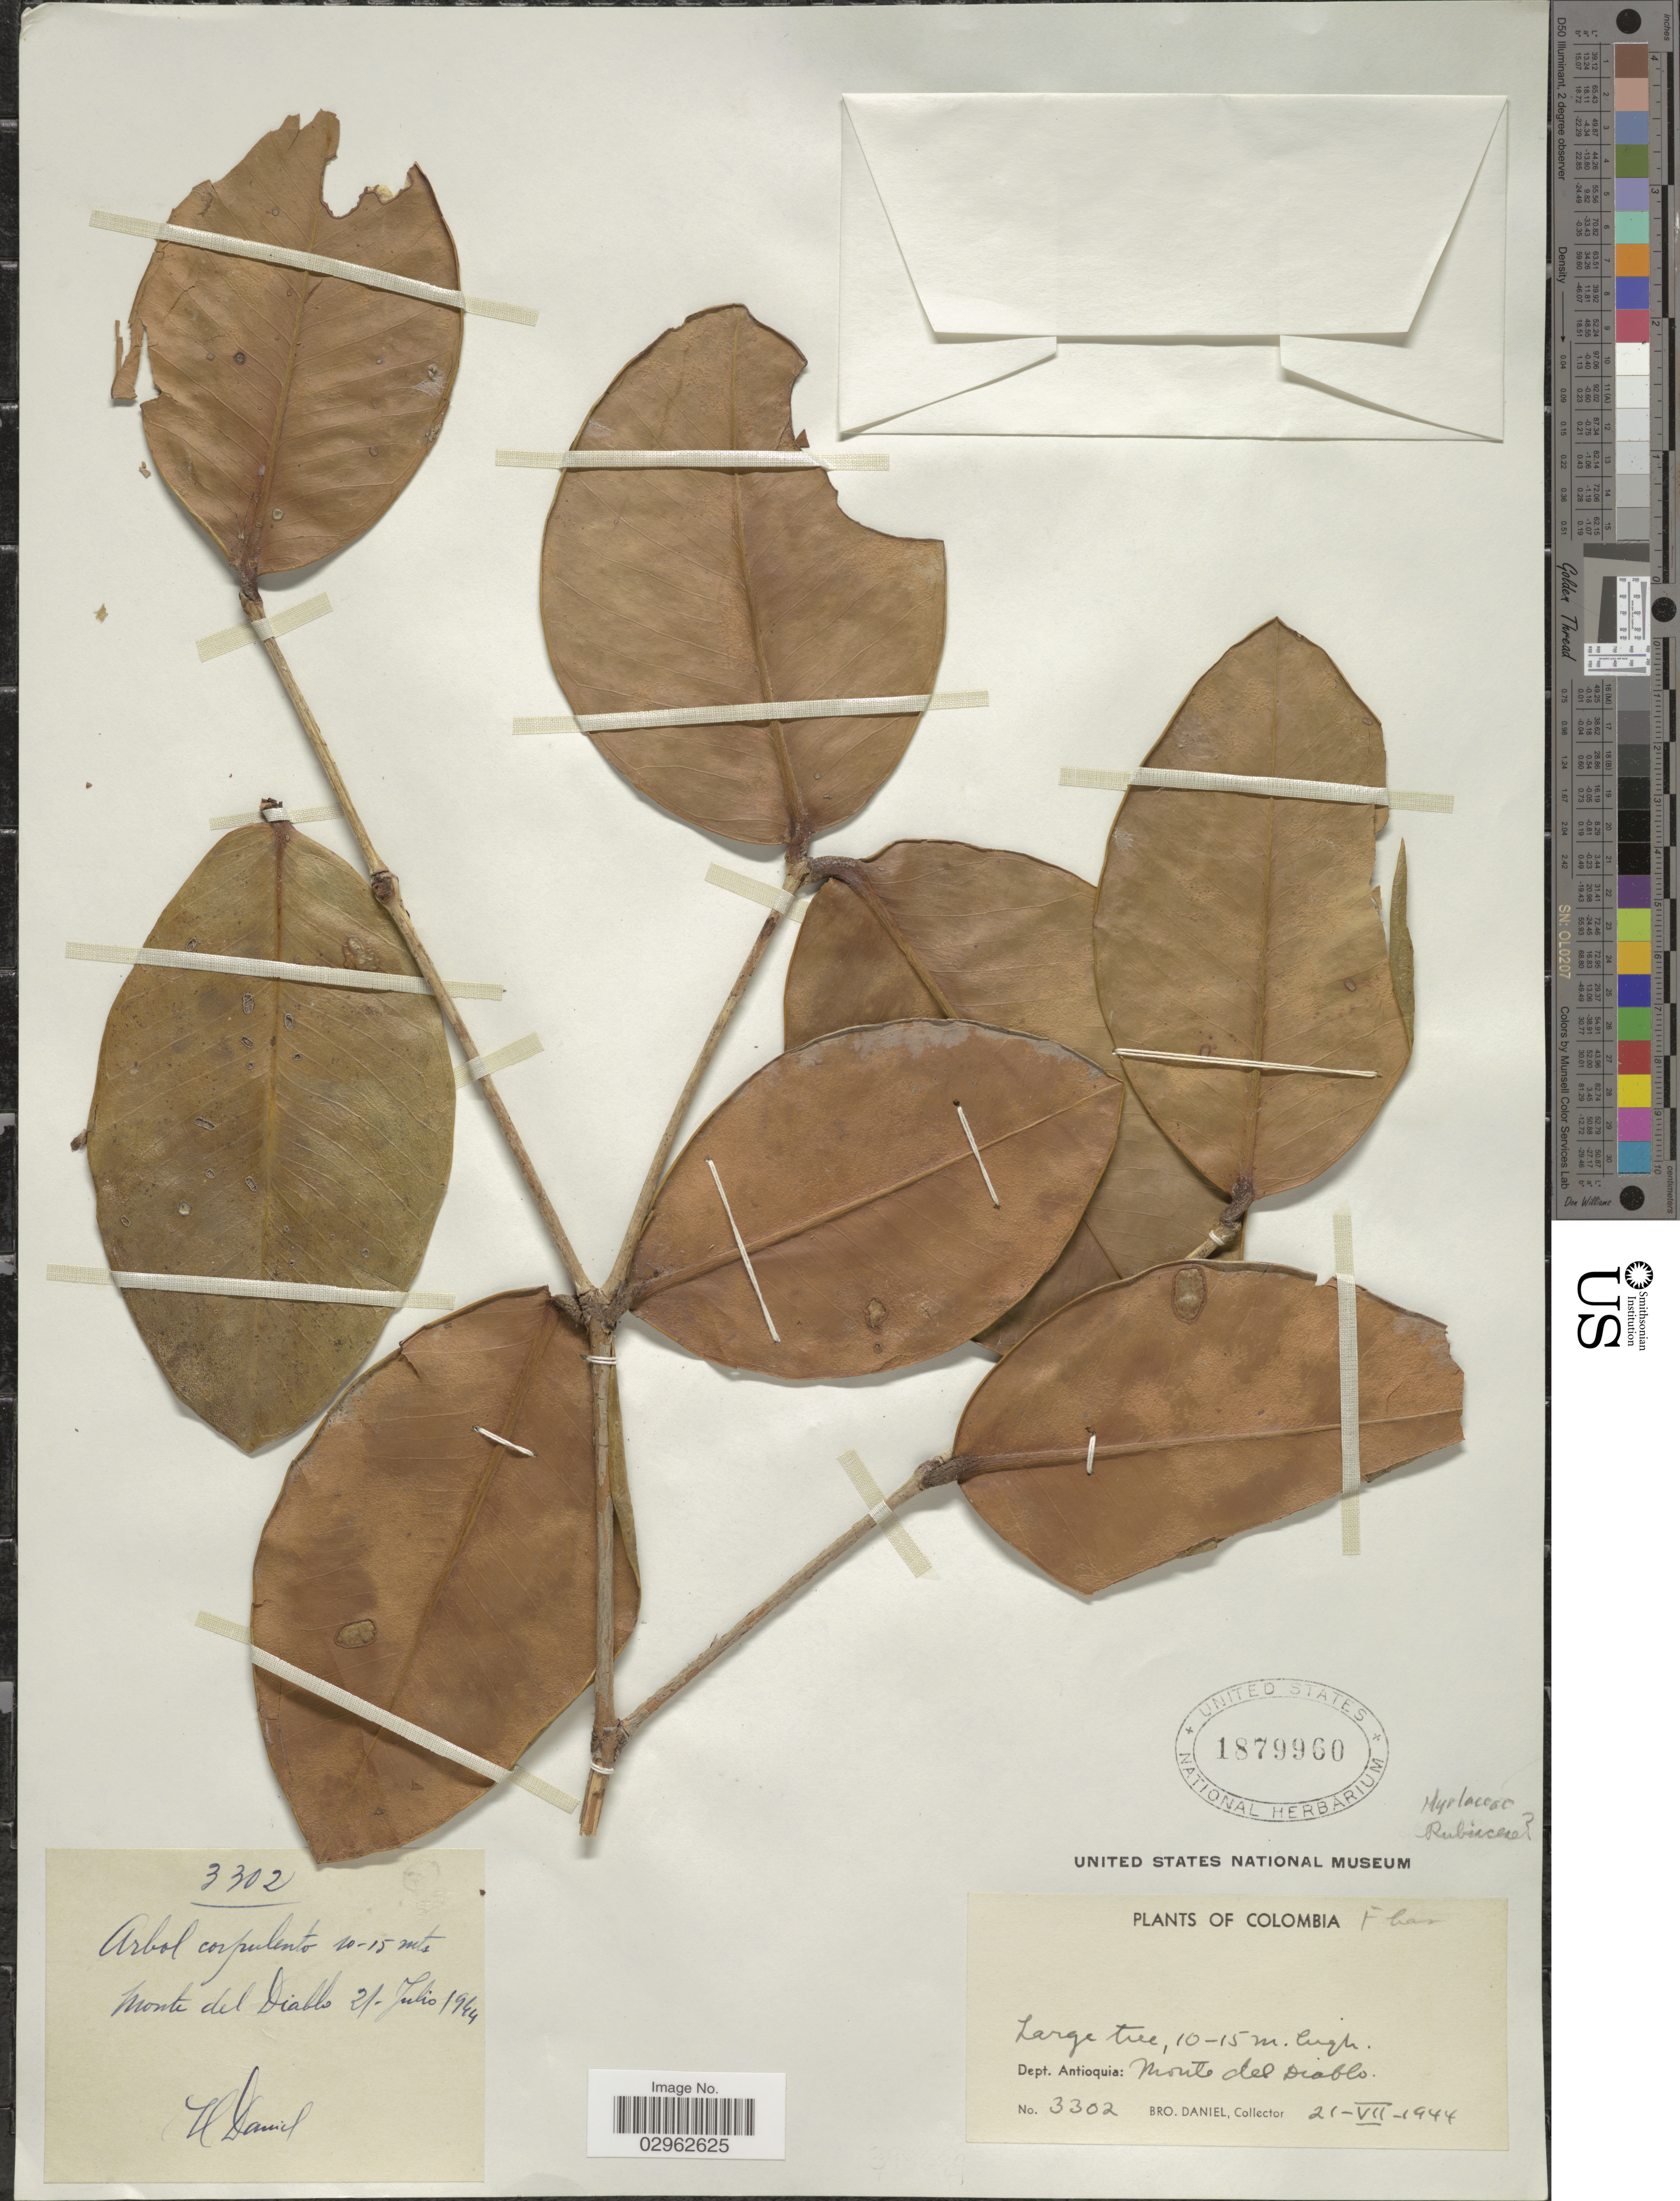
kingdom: Plantae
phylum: Tracheophyta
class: Magnoliopsida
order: Malpighiales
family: Clusiaceae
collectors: Bro. Daniel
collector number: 3302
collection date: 1944-07-21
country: Colombia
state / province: Antioquia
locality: Dept. Antioquia: Monte del Diablo.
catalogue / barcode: US 1879960